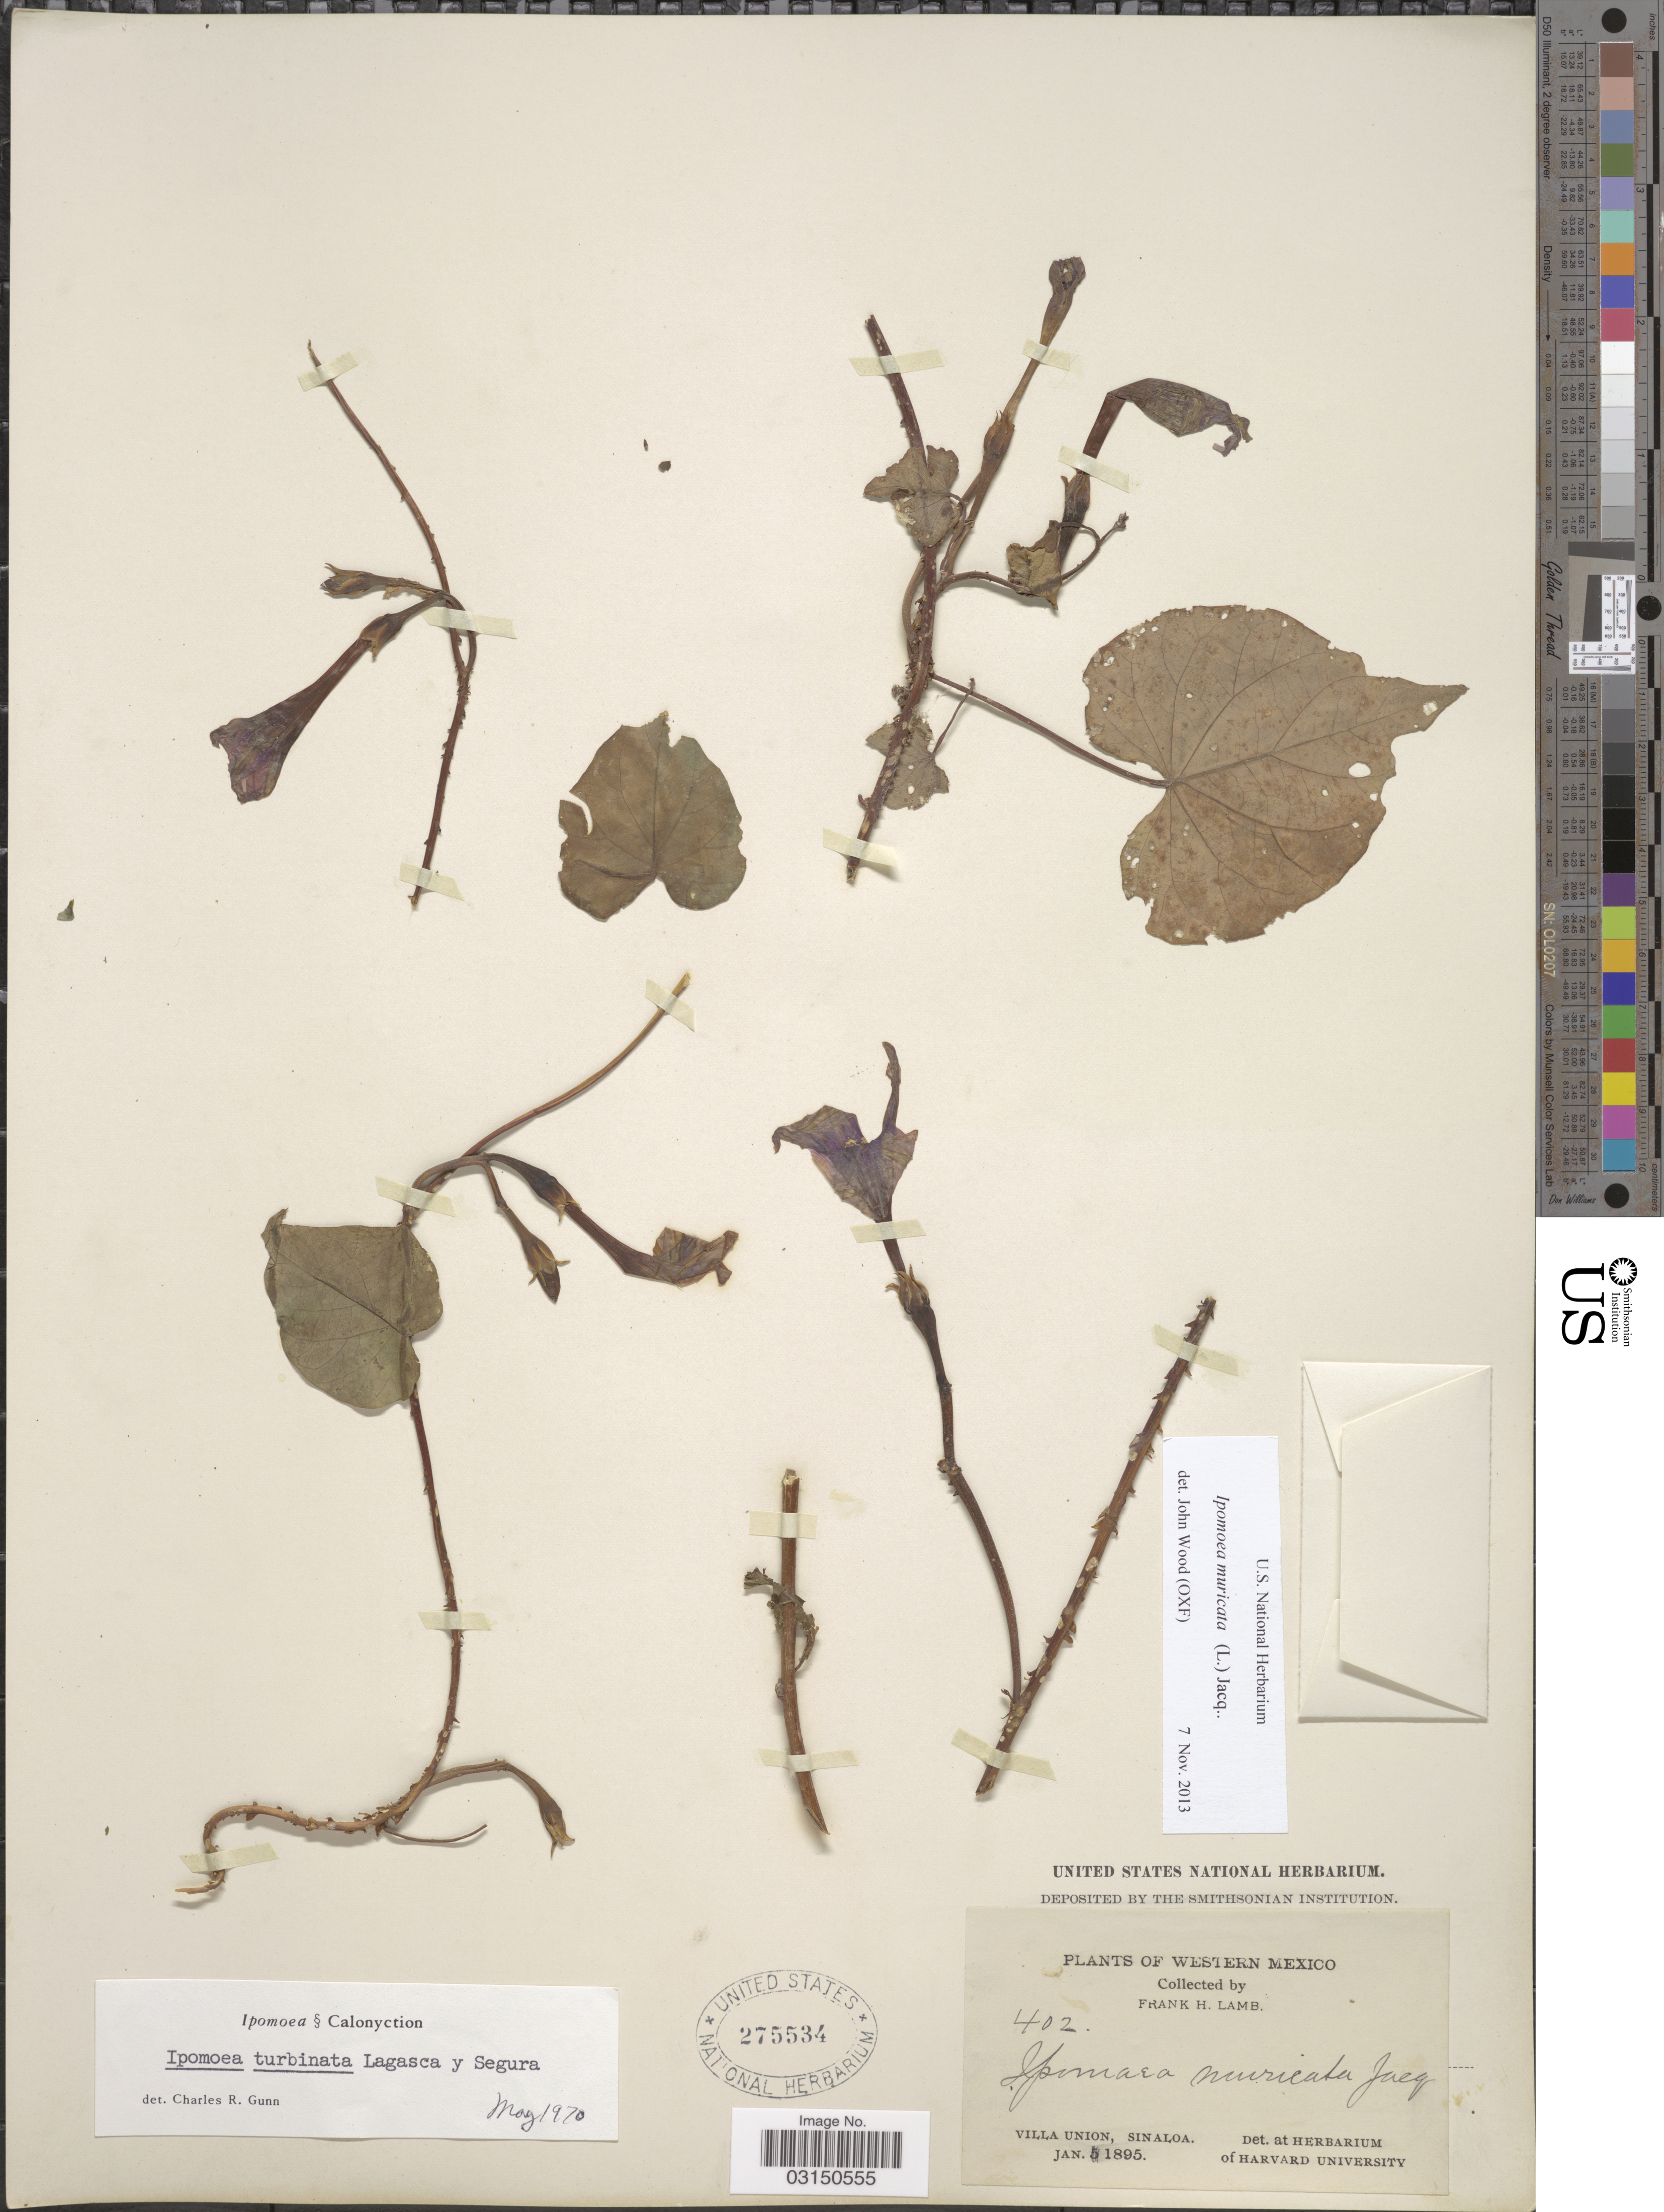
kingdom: Plantae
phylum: Tracheophyta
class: Magnoliopsida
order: Solanales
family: Convolvulaceae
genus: Ipomoea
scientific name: Ipomoea muricata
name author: (L.) Jacq.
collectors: F. H. Lamb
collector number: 402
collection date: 1895-01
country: Mexico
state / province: Sinaloa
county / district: Mazatlán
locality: Villa Unión.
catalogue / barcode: US 275534